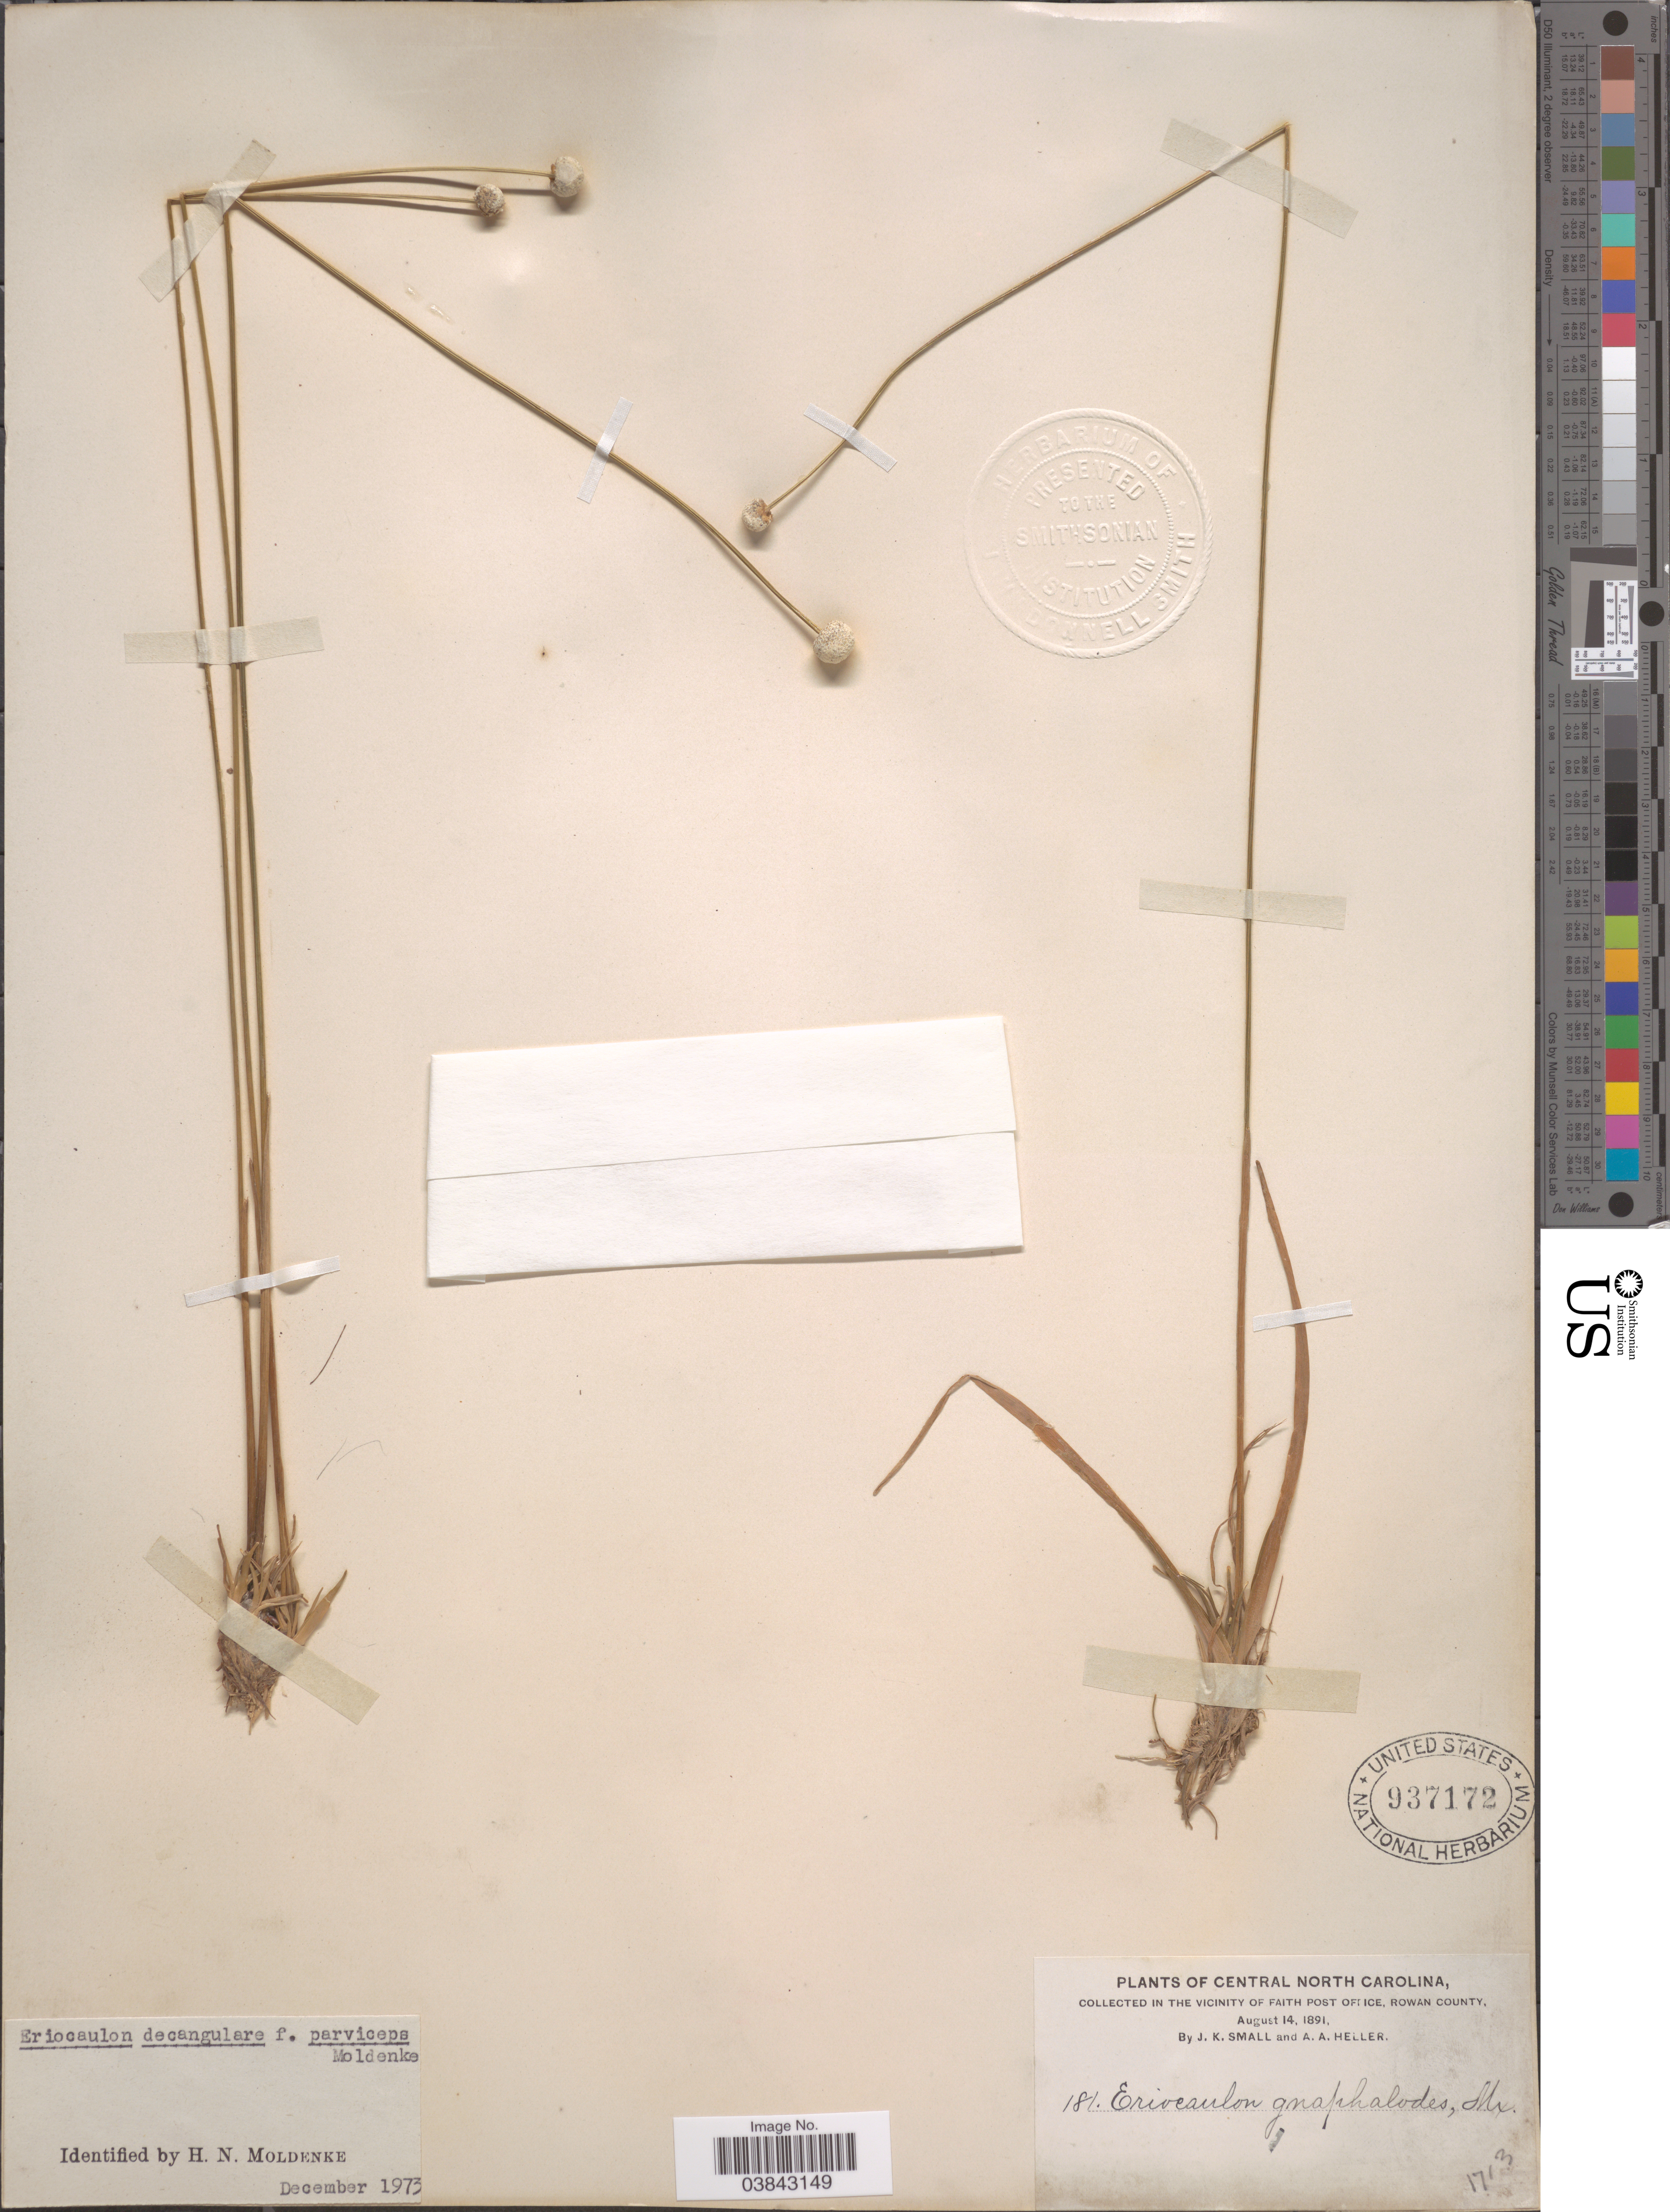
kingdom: Plantae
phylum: Tracheophyta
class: Liliopsida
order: Poales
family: Eriocaulaceae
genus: Eriocaulon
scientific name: Eriocaulon decangulare f. parviceps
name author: Moldenke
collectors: J. K. Small & A. A. Heller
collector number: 181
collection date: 1891-08-14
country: United States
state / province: North Carolina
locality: Central North Carolina. In the vicinity of Faith Post Office, Rowan County.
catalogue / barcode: US 937172